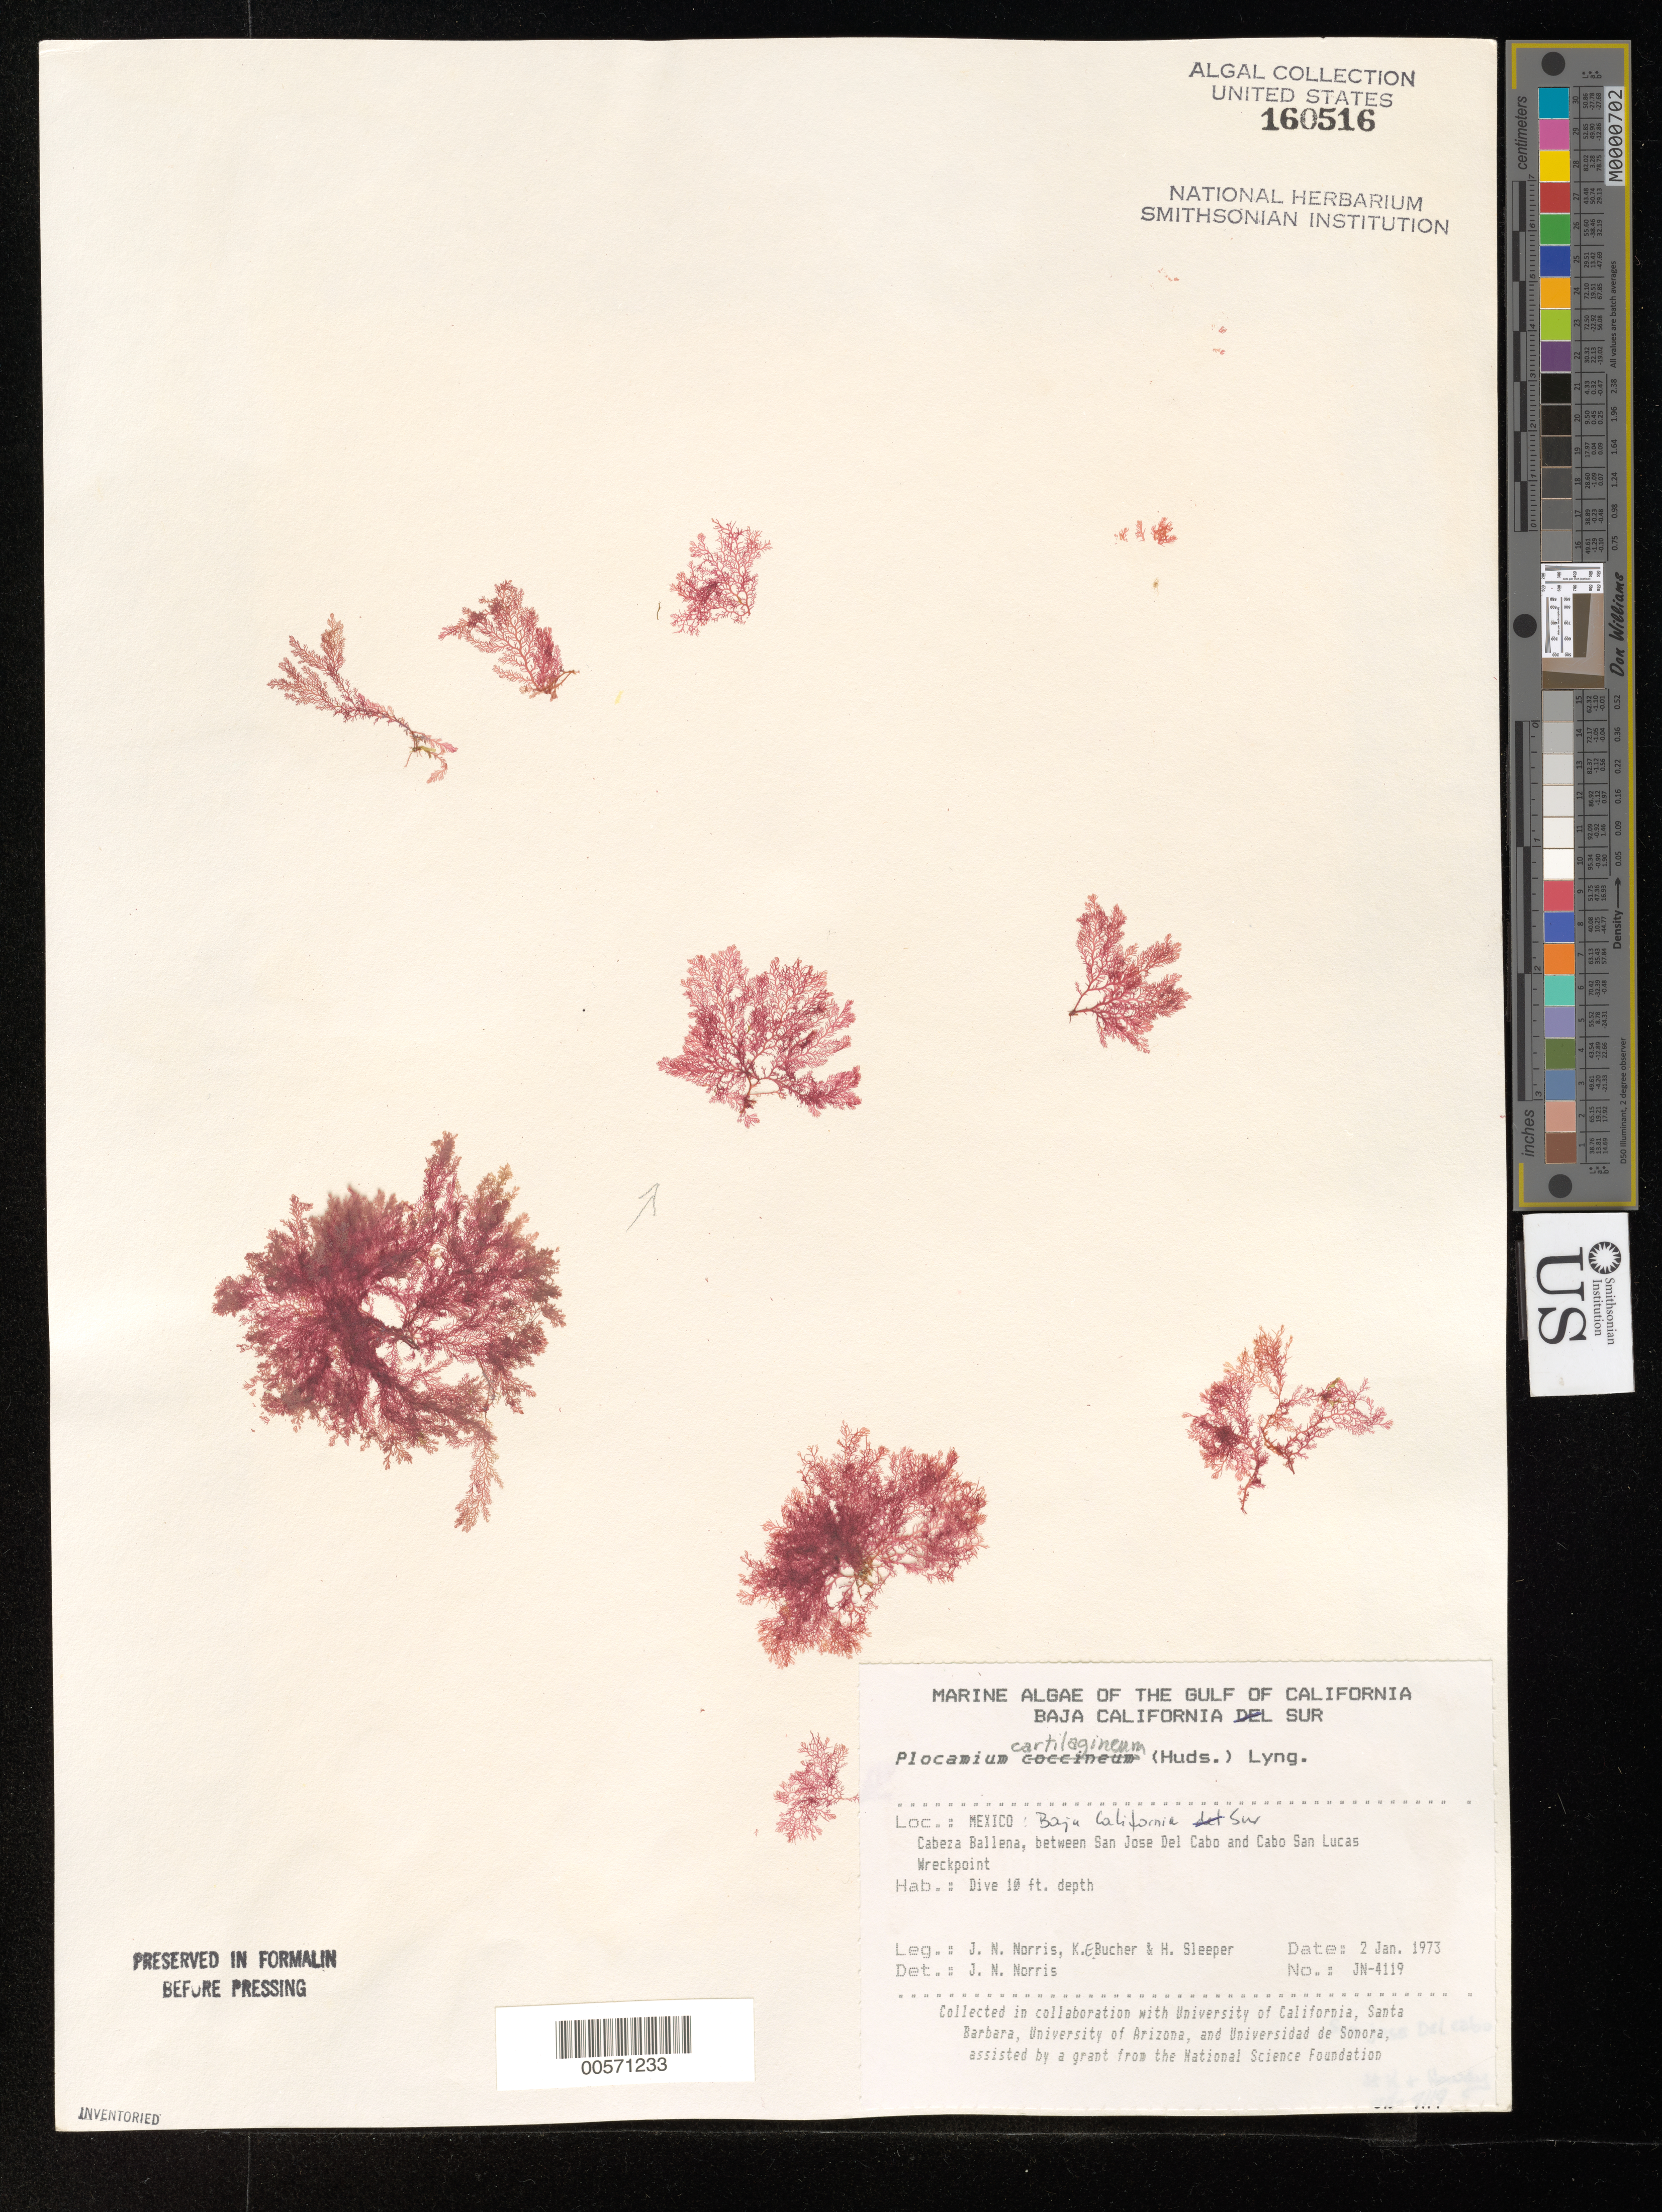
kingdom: Plantae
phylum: Rhodophyta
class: Florideophyceae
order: Plocamiales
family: Plocamiaceae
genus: Plocamium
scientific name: Plocamium cartilagineum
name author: (L.) P.S. Dixon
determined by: Norris, James N.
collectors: J. N. Norris, K. E. Bucher & H. Sleeper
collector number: JN-4119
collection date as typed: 02 Jan 1973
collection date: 1973-01-02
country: Mexico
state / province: Baja California Sur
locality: Cabeza Ballena between San Jose del Cabo and Cabo San Lucas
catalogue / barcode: US 160516